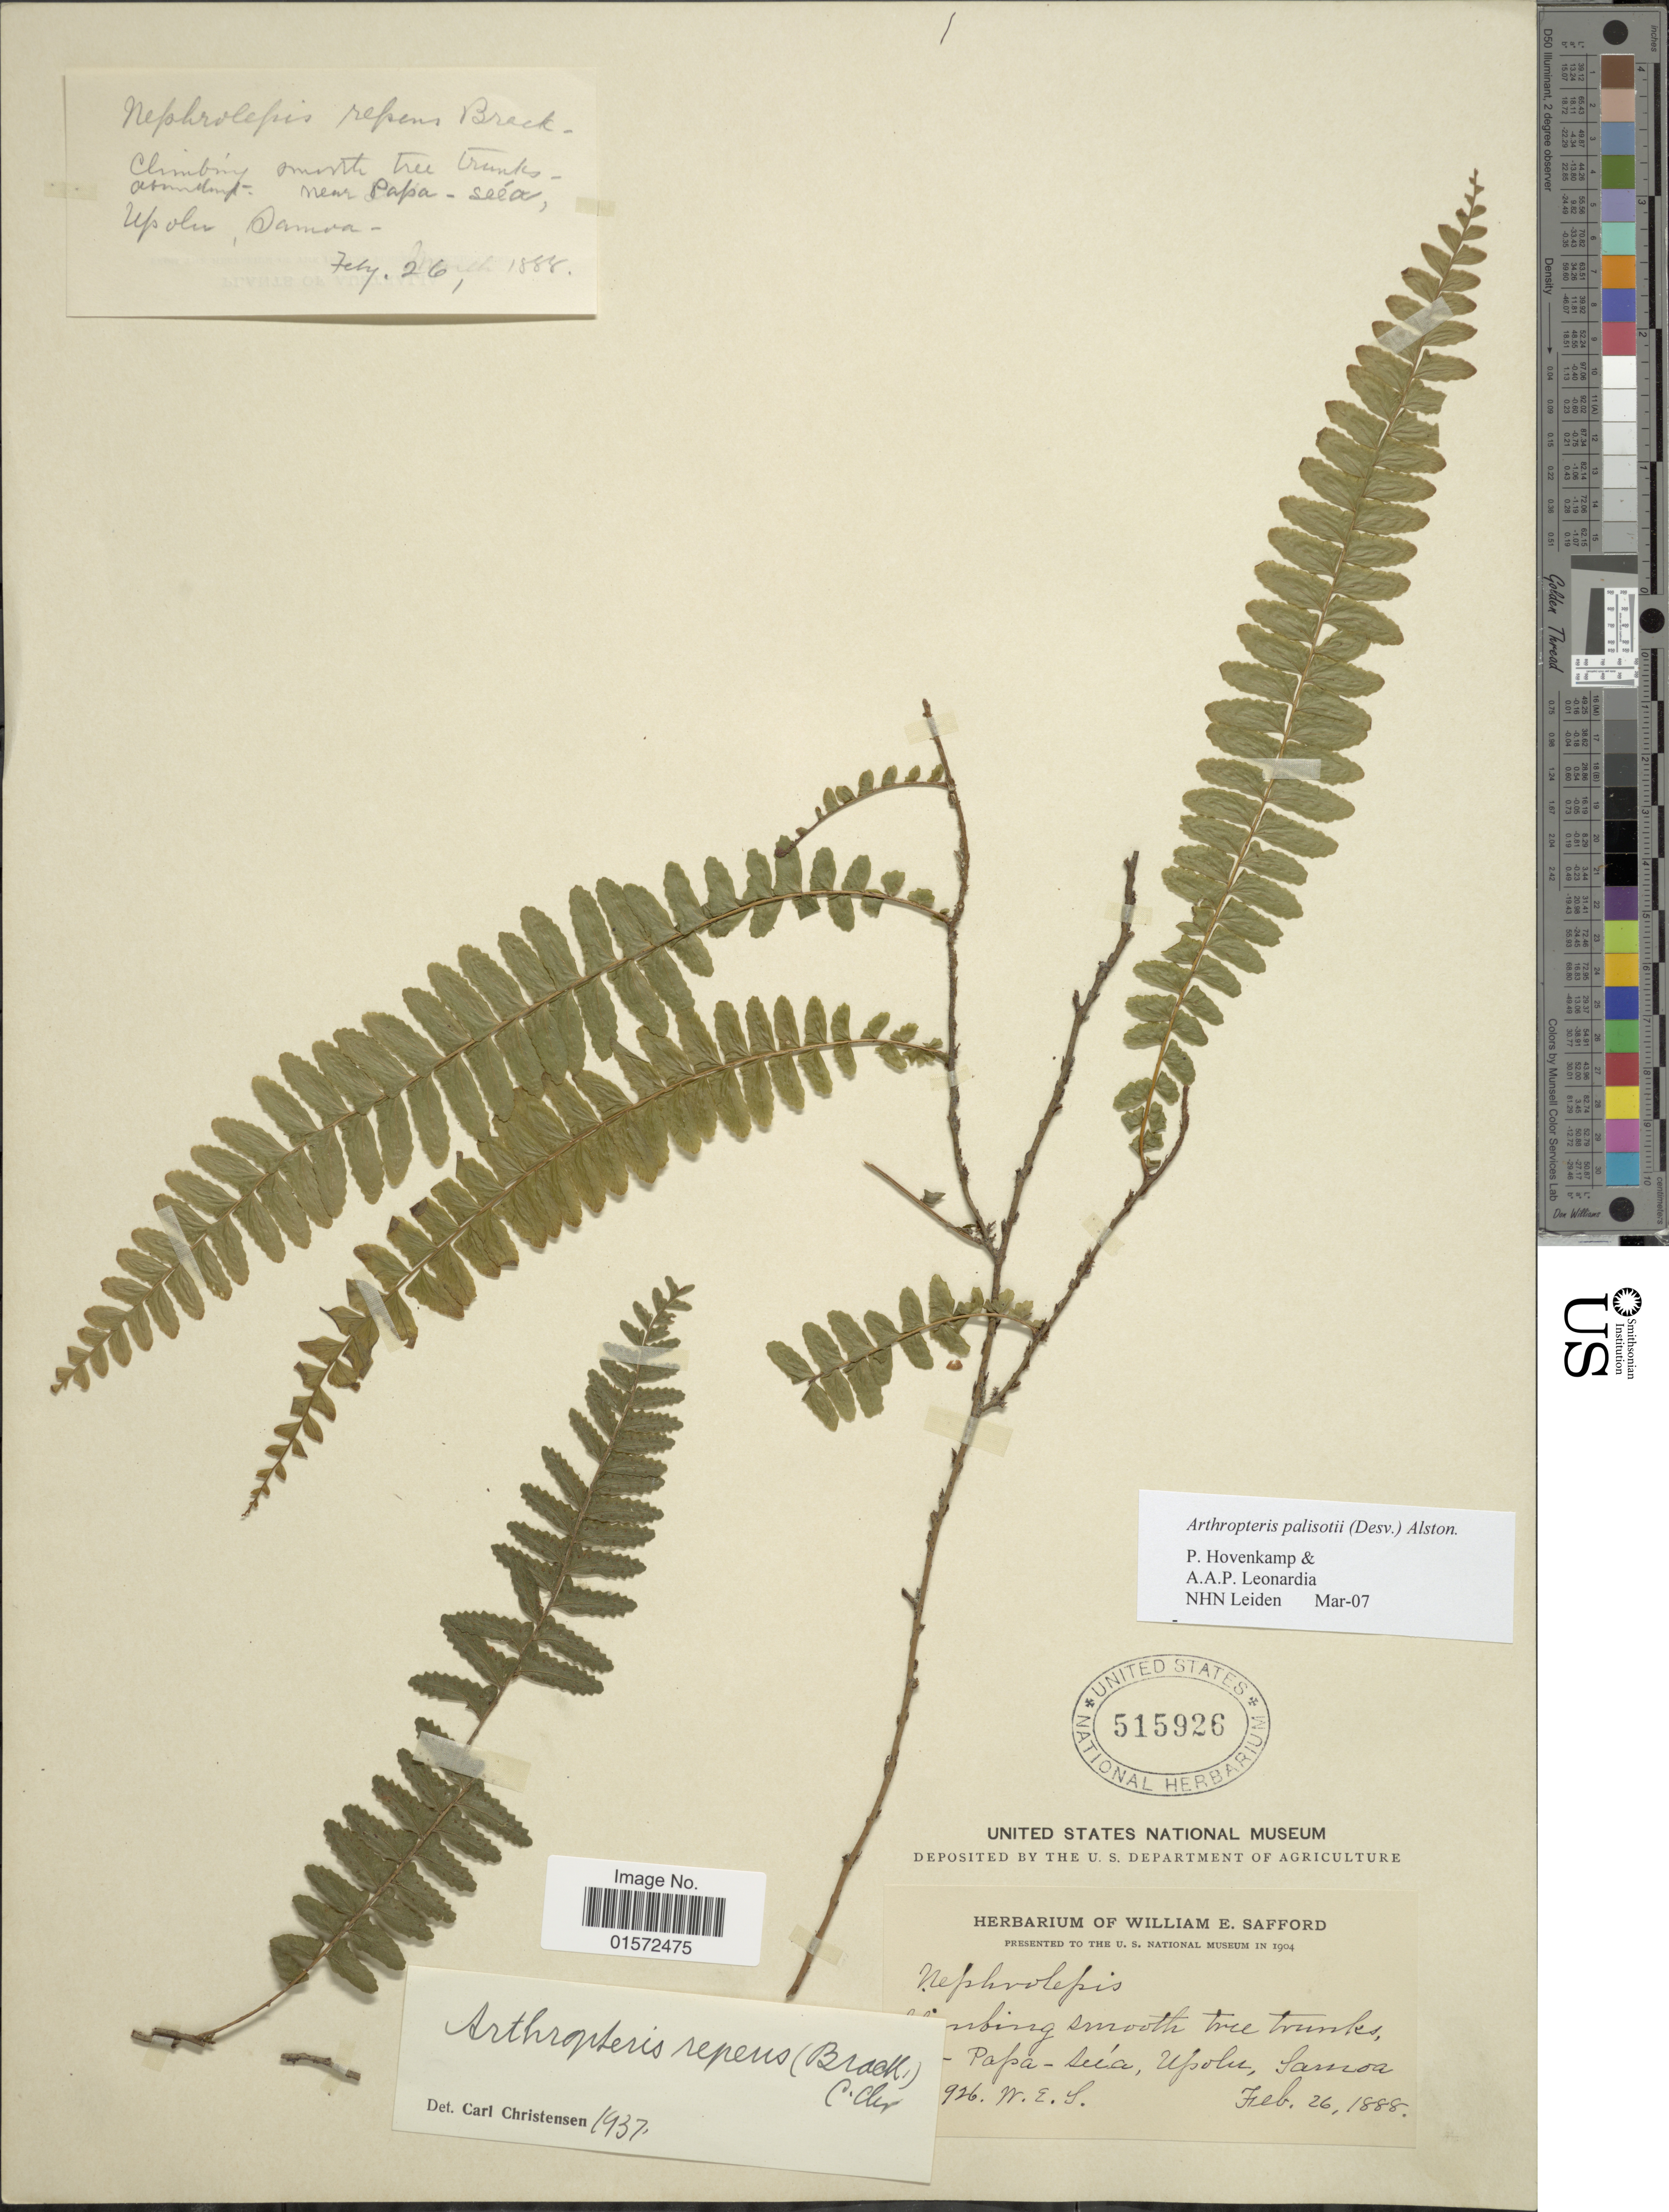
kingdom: Plantae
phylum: Tracheophyta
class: Polypodiopsida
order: Polypodiales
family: Tectariaceae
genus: Arthropteris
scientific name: Arthropteris palisotii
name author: (Desv.) Alston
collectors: W. E. Safford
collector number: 926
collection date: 1888-02-26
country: Samoa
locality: [illegible text] papa-Seia, Upola,Samoa[interpreted]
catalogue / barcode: US 515926